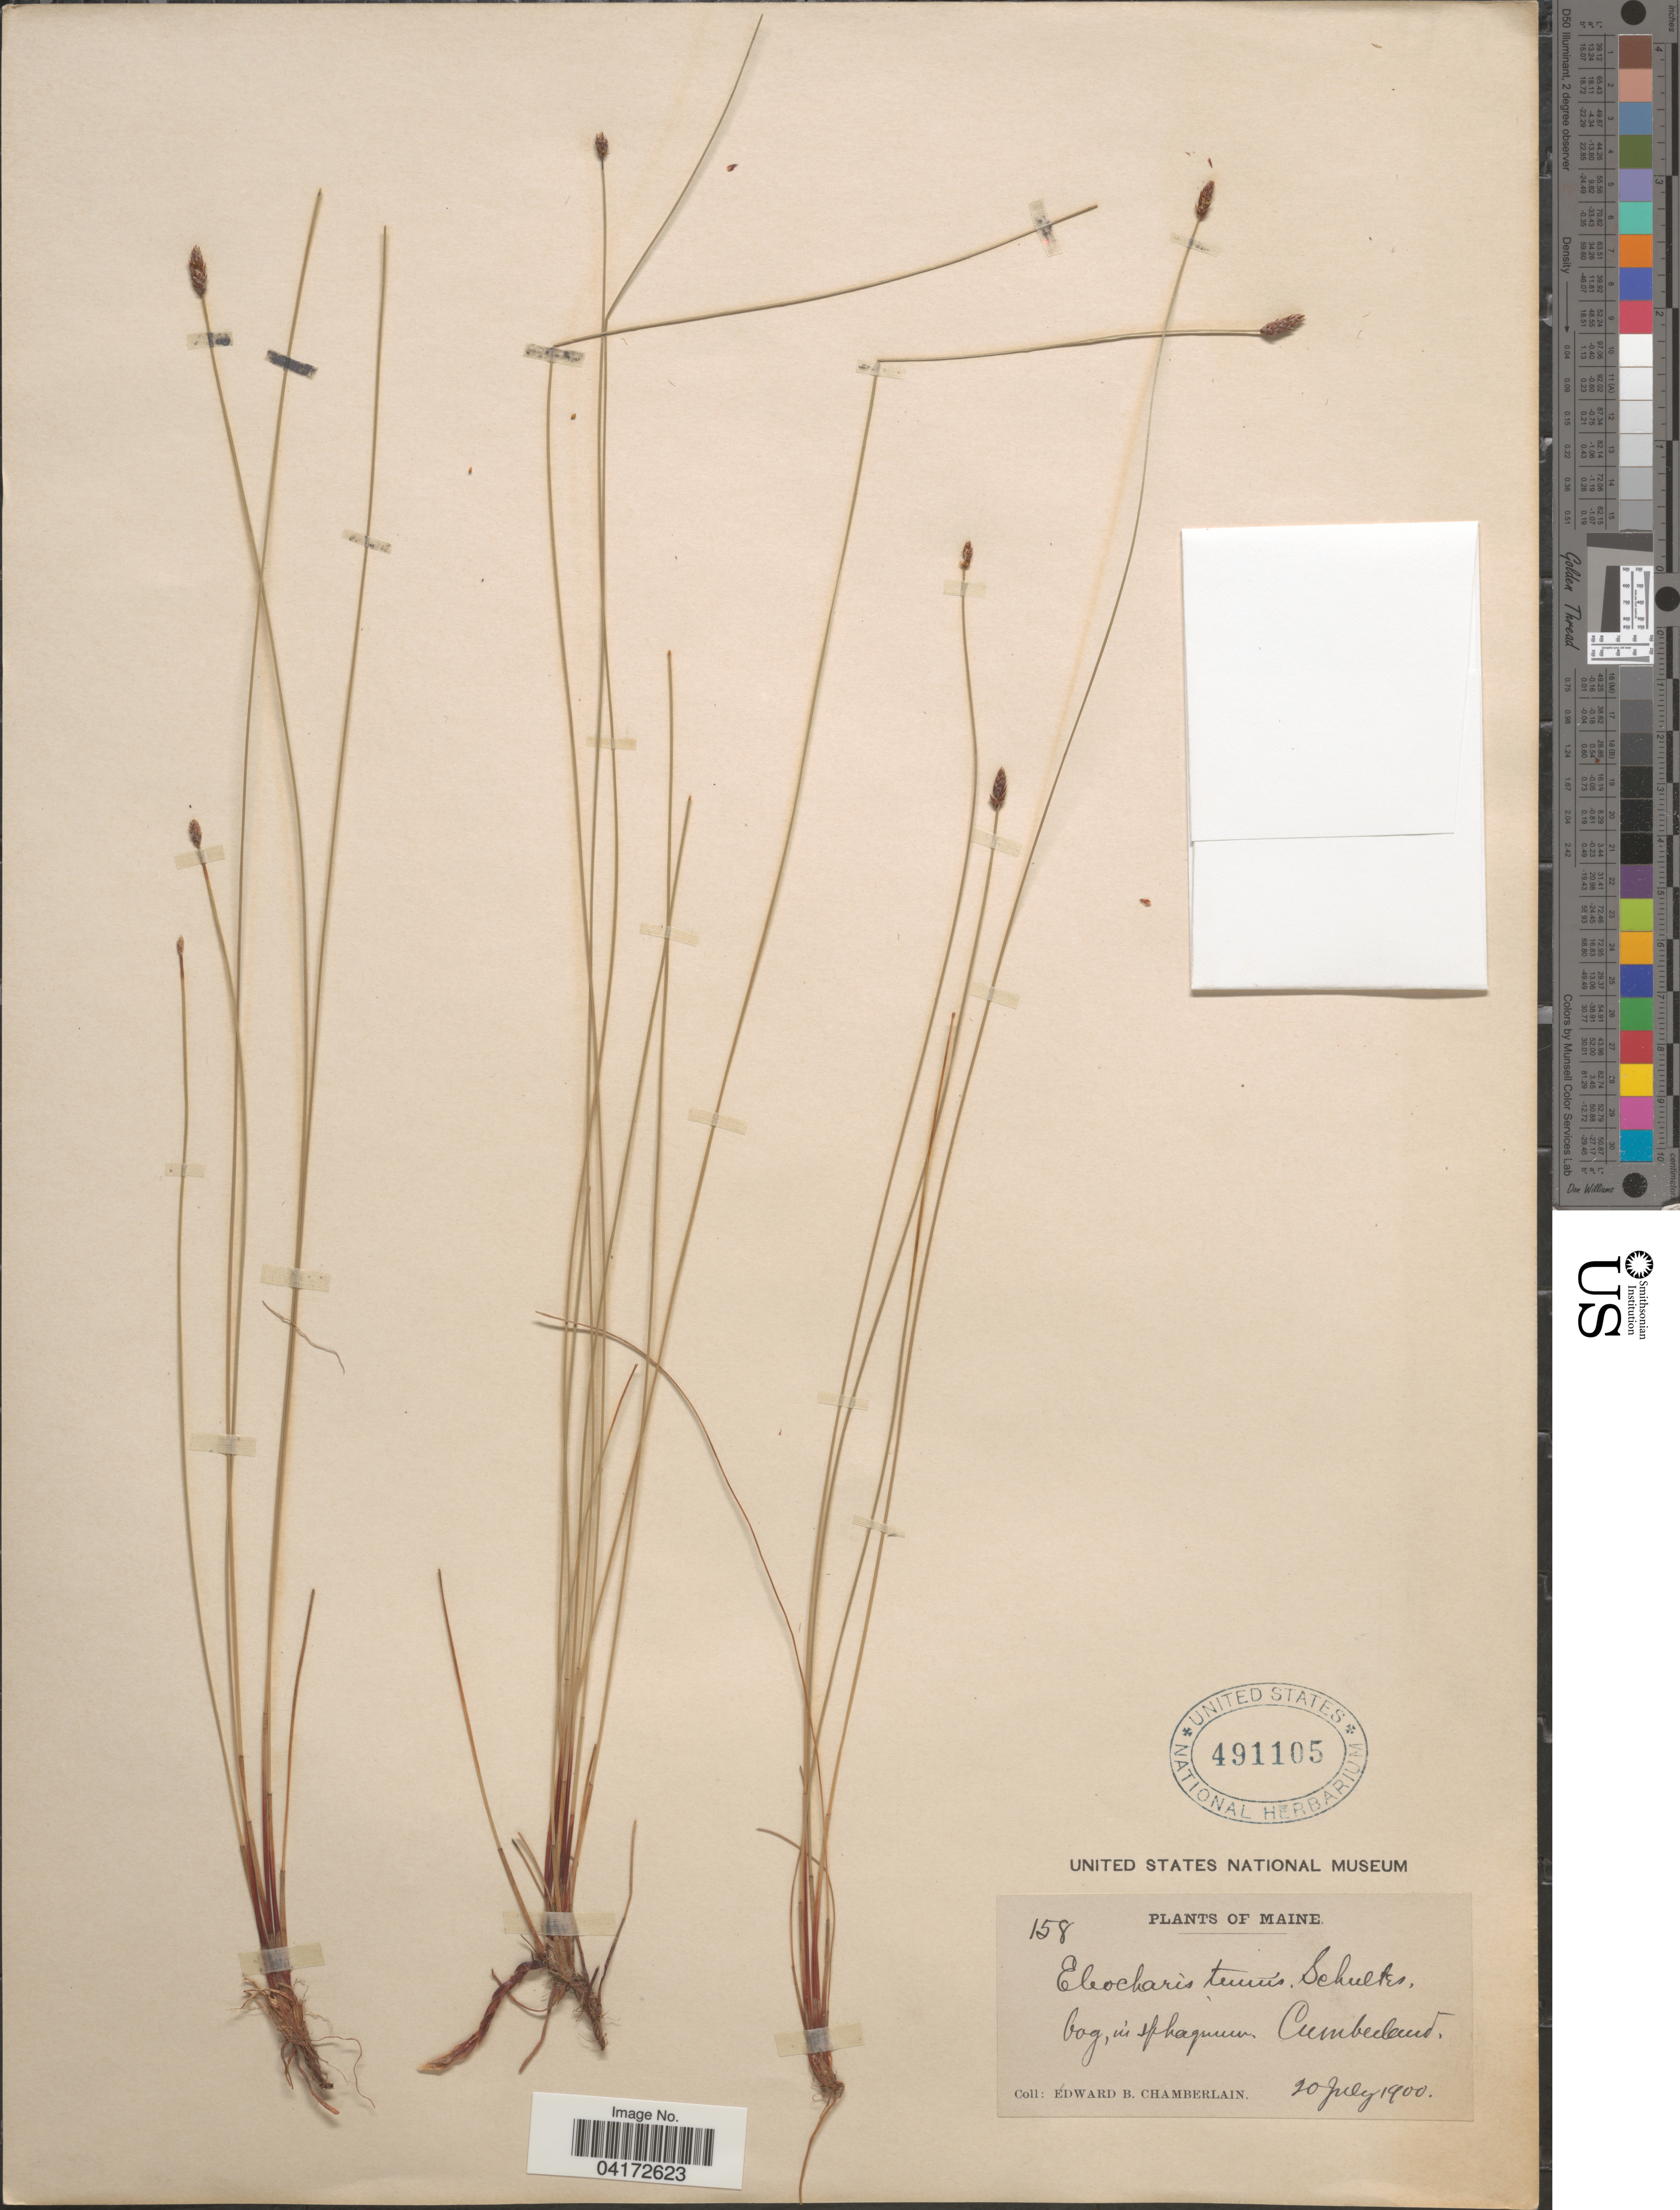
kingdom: Plantae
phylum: Tracheophyta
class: Liliopsida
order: Poales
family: Cyperaceae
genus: Eleocharis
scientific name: Eleocharis tenuis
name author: (Willd.) Schult.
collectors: E. Chamberlain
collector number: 158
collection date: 1900-07-20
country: United States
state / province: Maine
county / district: Cumberland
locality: Cumberland.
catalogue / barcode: US 491105